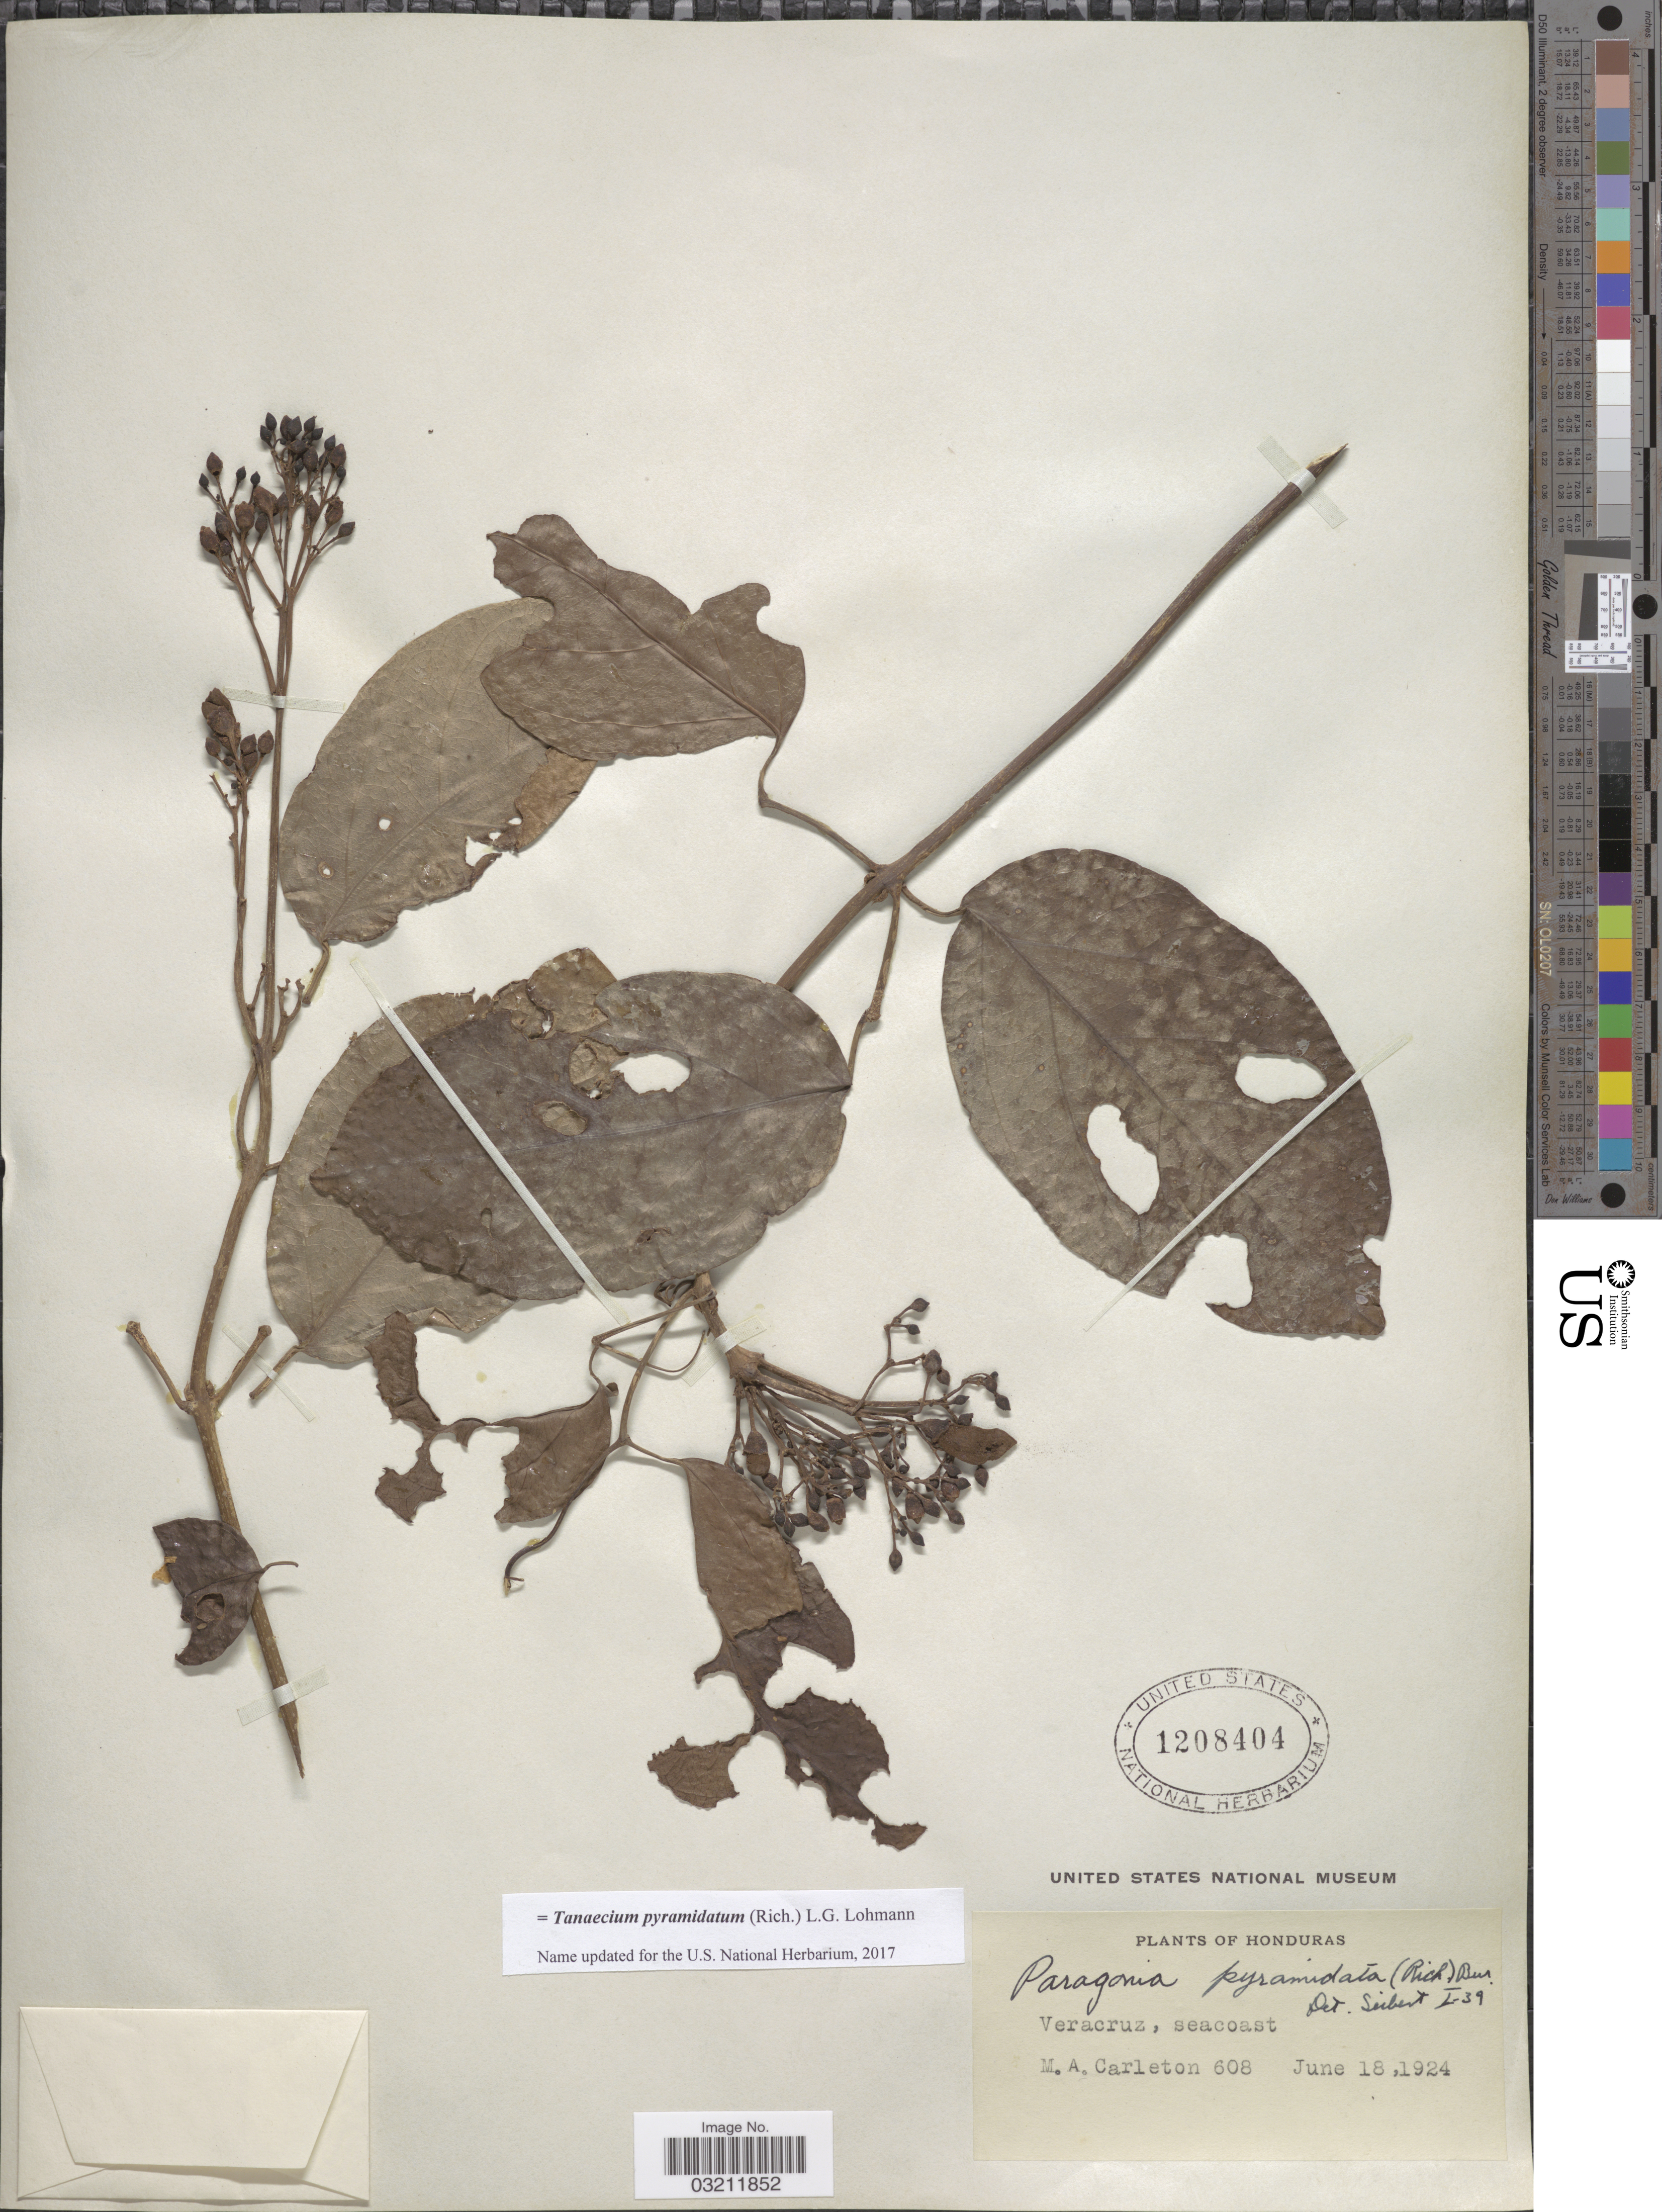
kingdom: Plantae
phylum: Tracheophyta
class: Magnoliopsida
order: Lamiales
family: Bignoniaceae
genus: Tanaecium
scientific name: Tanaecium pyramidatum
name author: (Rich.) L.G. Lohmann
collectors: M. A. Carleton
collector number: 608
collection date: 1924-06-18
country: Honduras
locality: Veracruz, seacoast.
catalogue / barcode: US 1208404